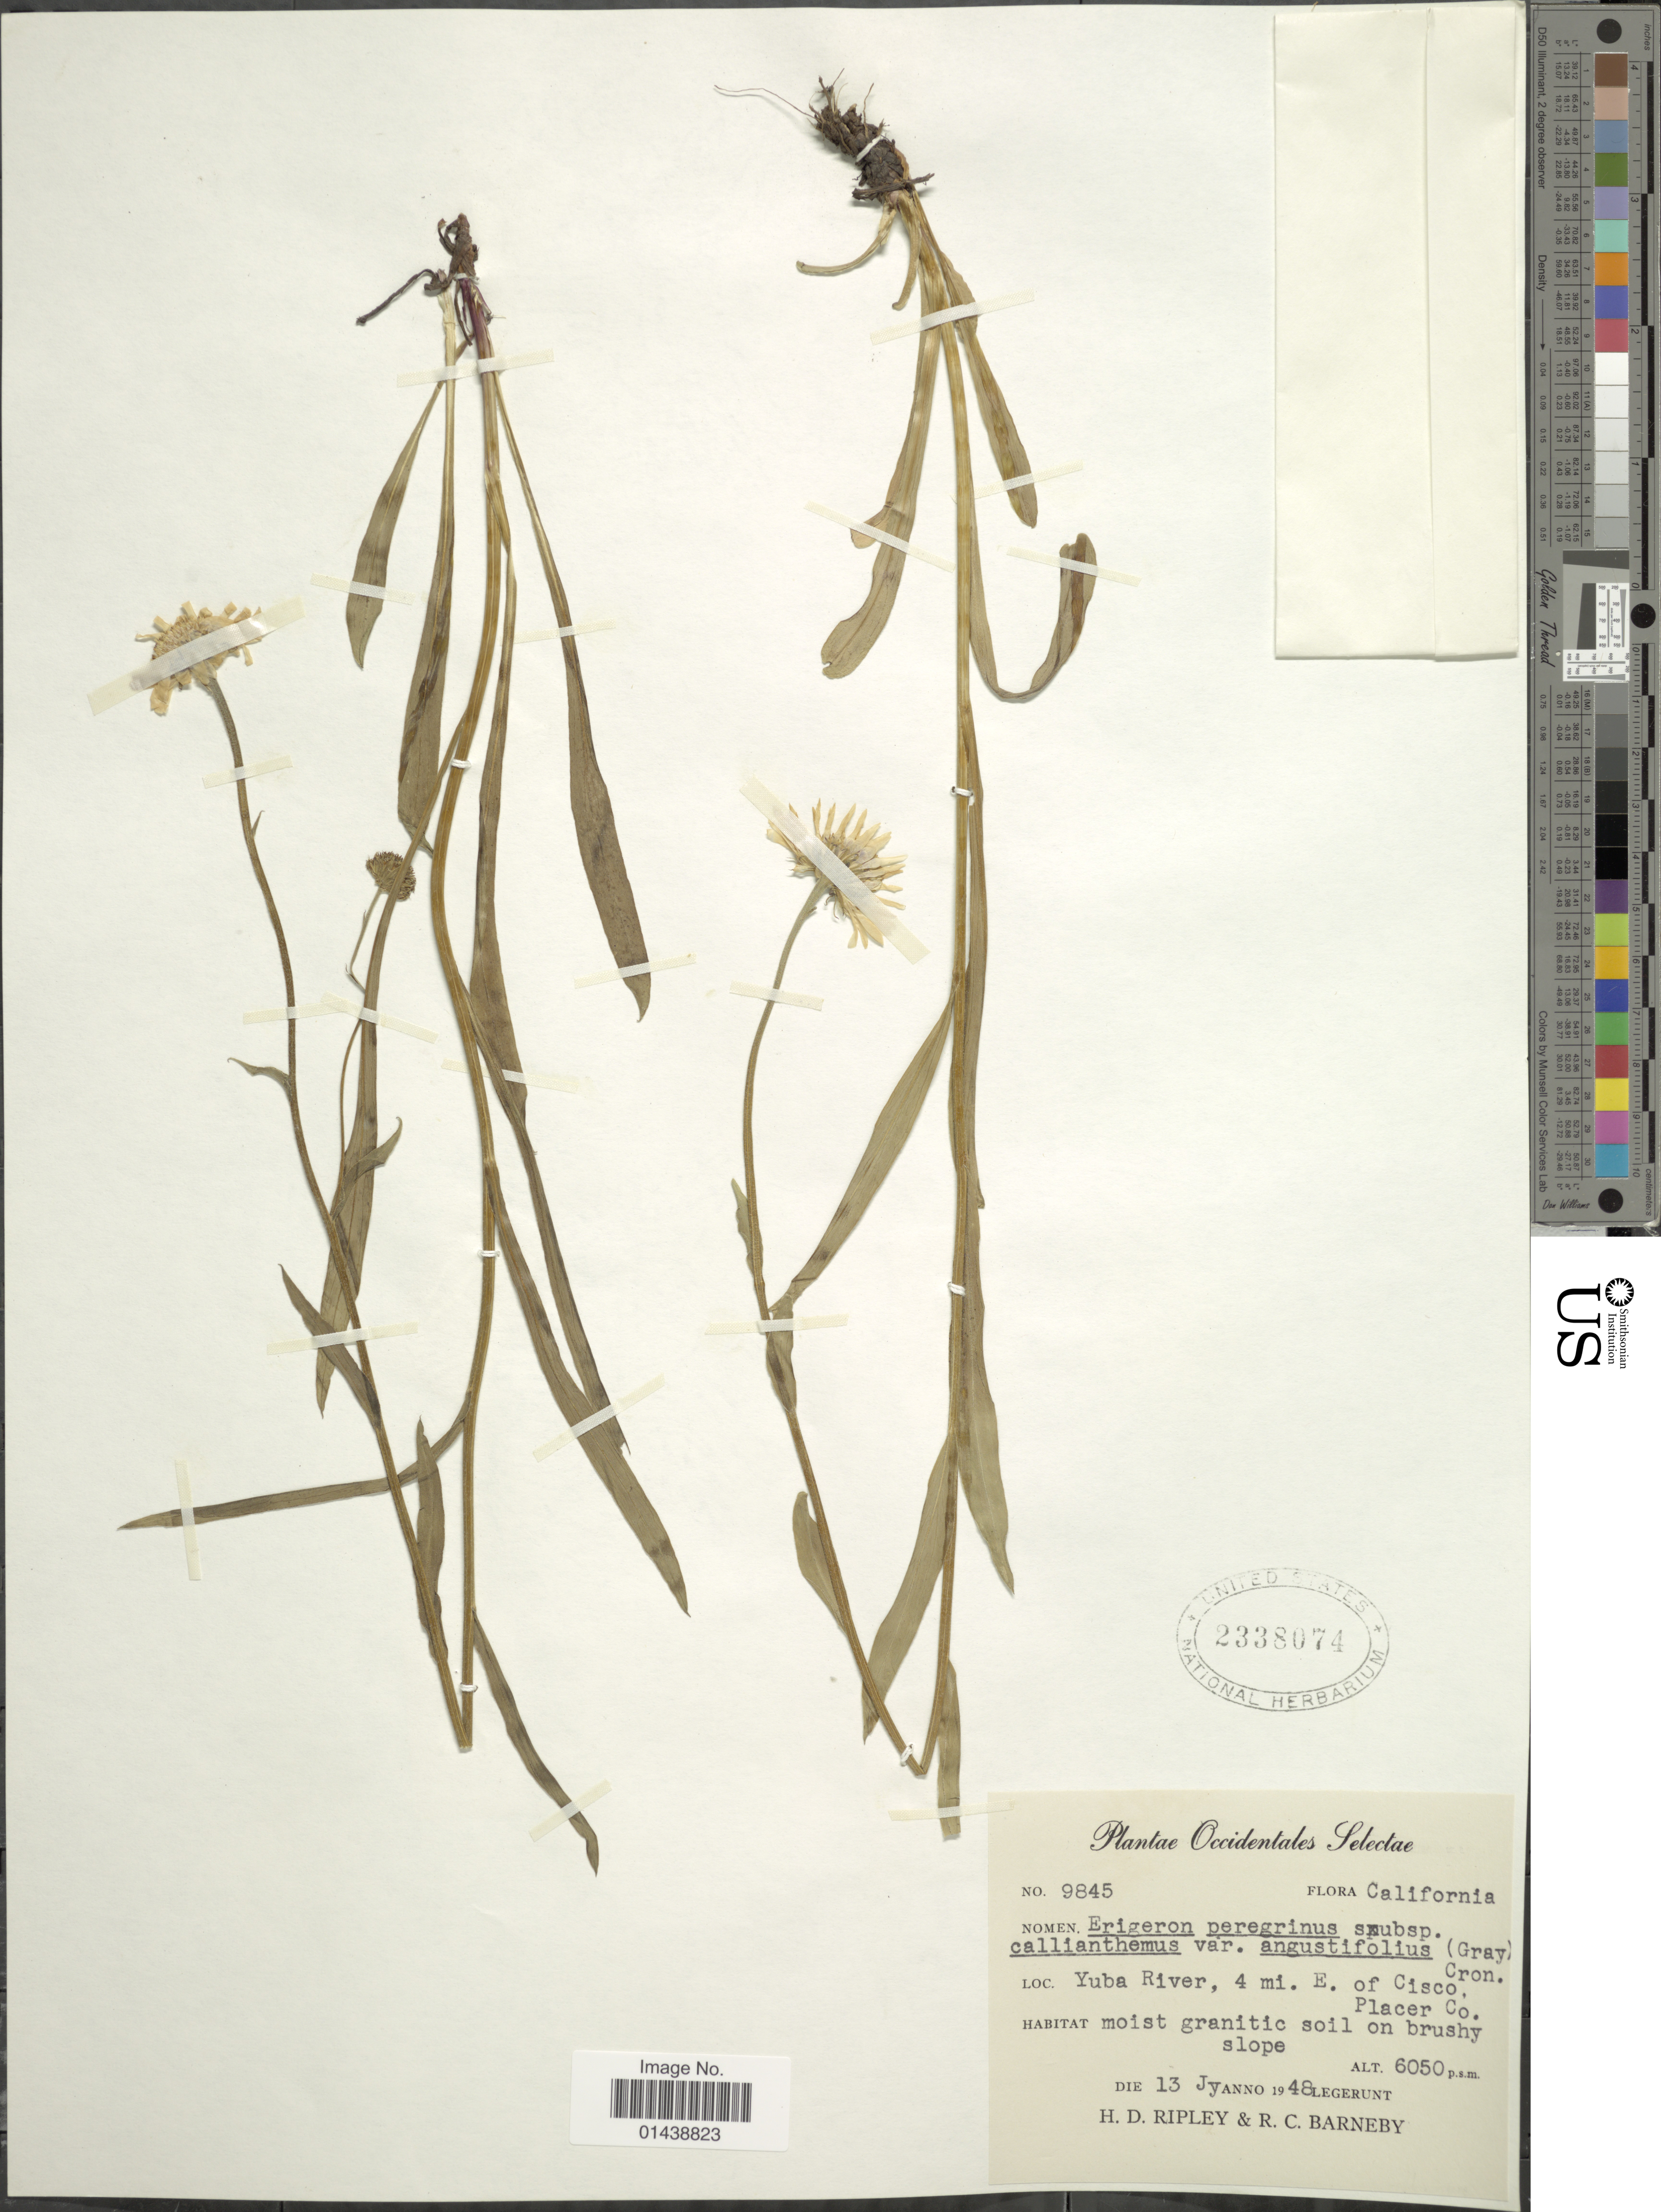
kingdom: Plantae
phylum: Tracheophyta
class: Magnoliopsida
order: Asterales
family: Asteraceae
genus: Erigeron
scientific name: Erigeron peregrinus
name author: (Banks ex Pursh) Greene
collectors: H. Ripley & R. C. Barneby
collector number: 9845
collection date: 1948-07-13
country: United States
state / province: California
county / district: Placer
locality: Yuba River, 4 mi. E. of Cisco, Placer Co.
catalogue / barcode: US 2338074